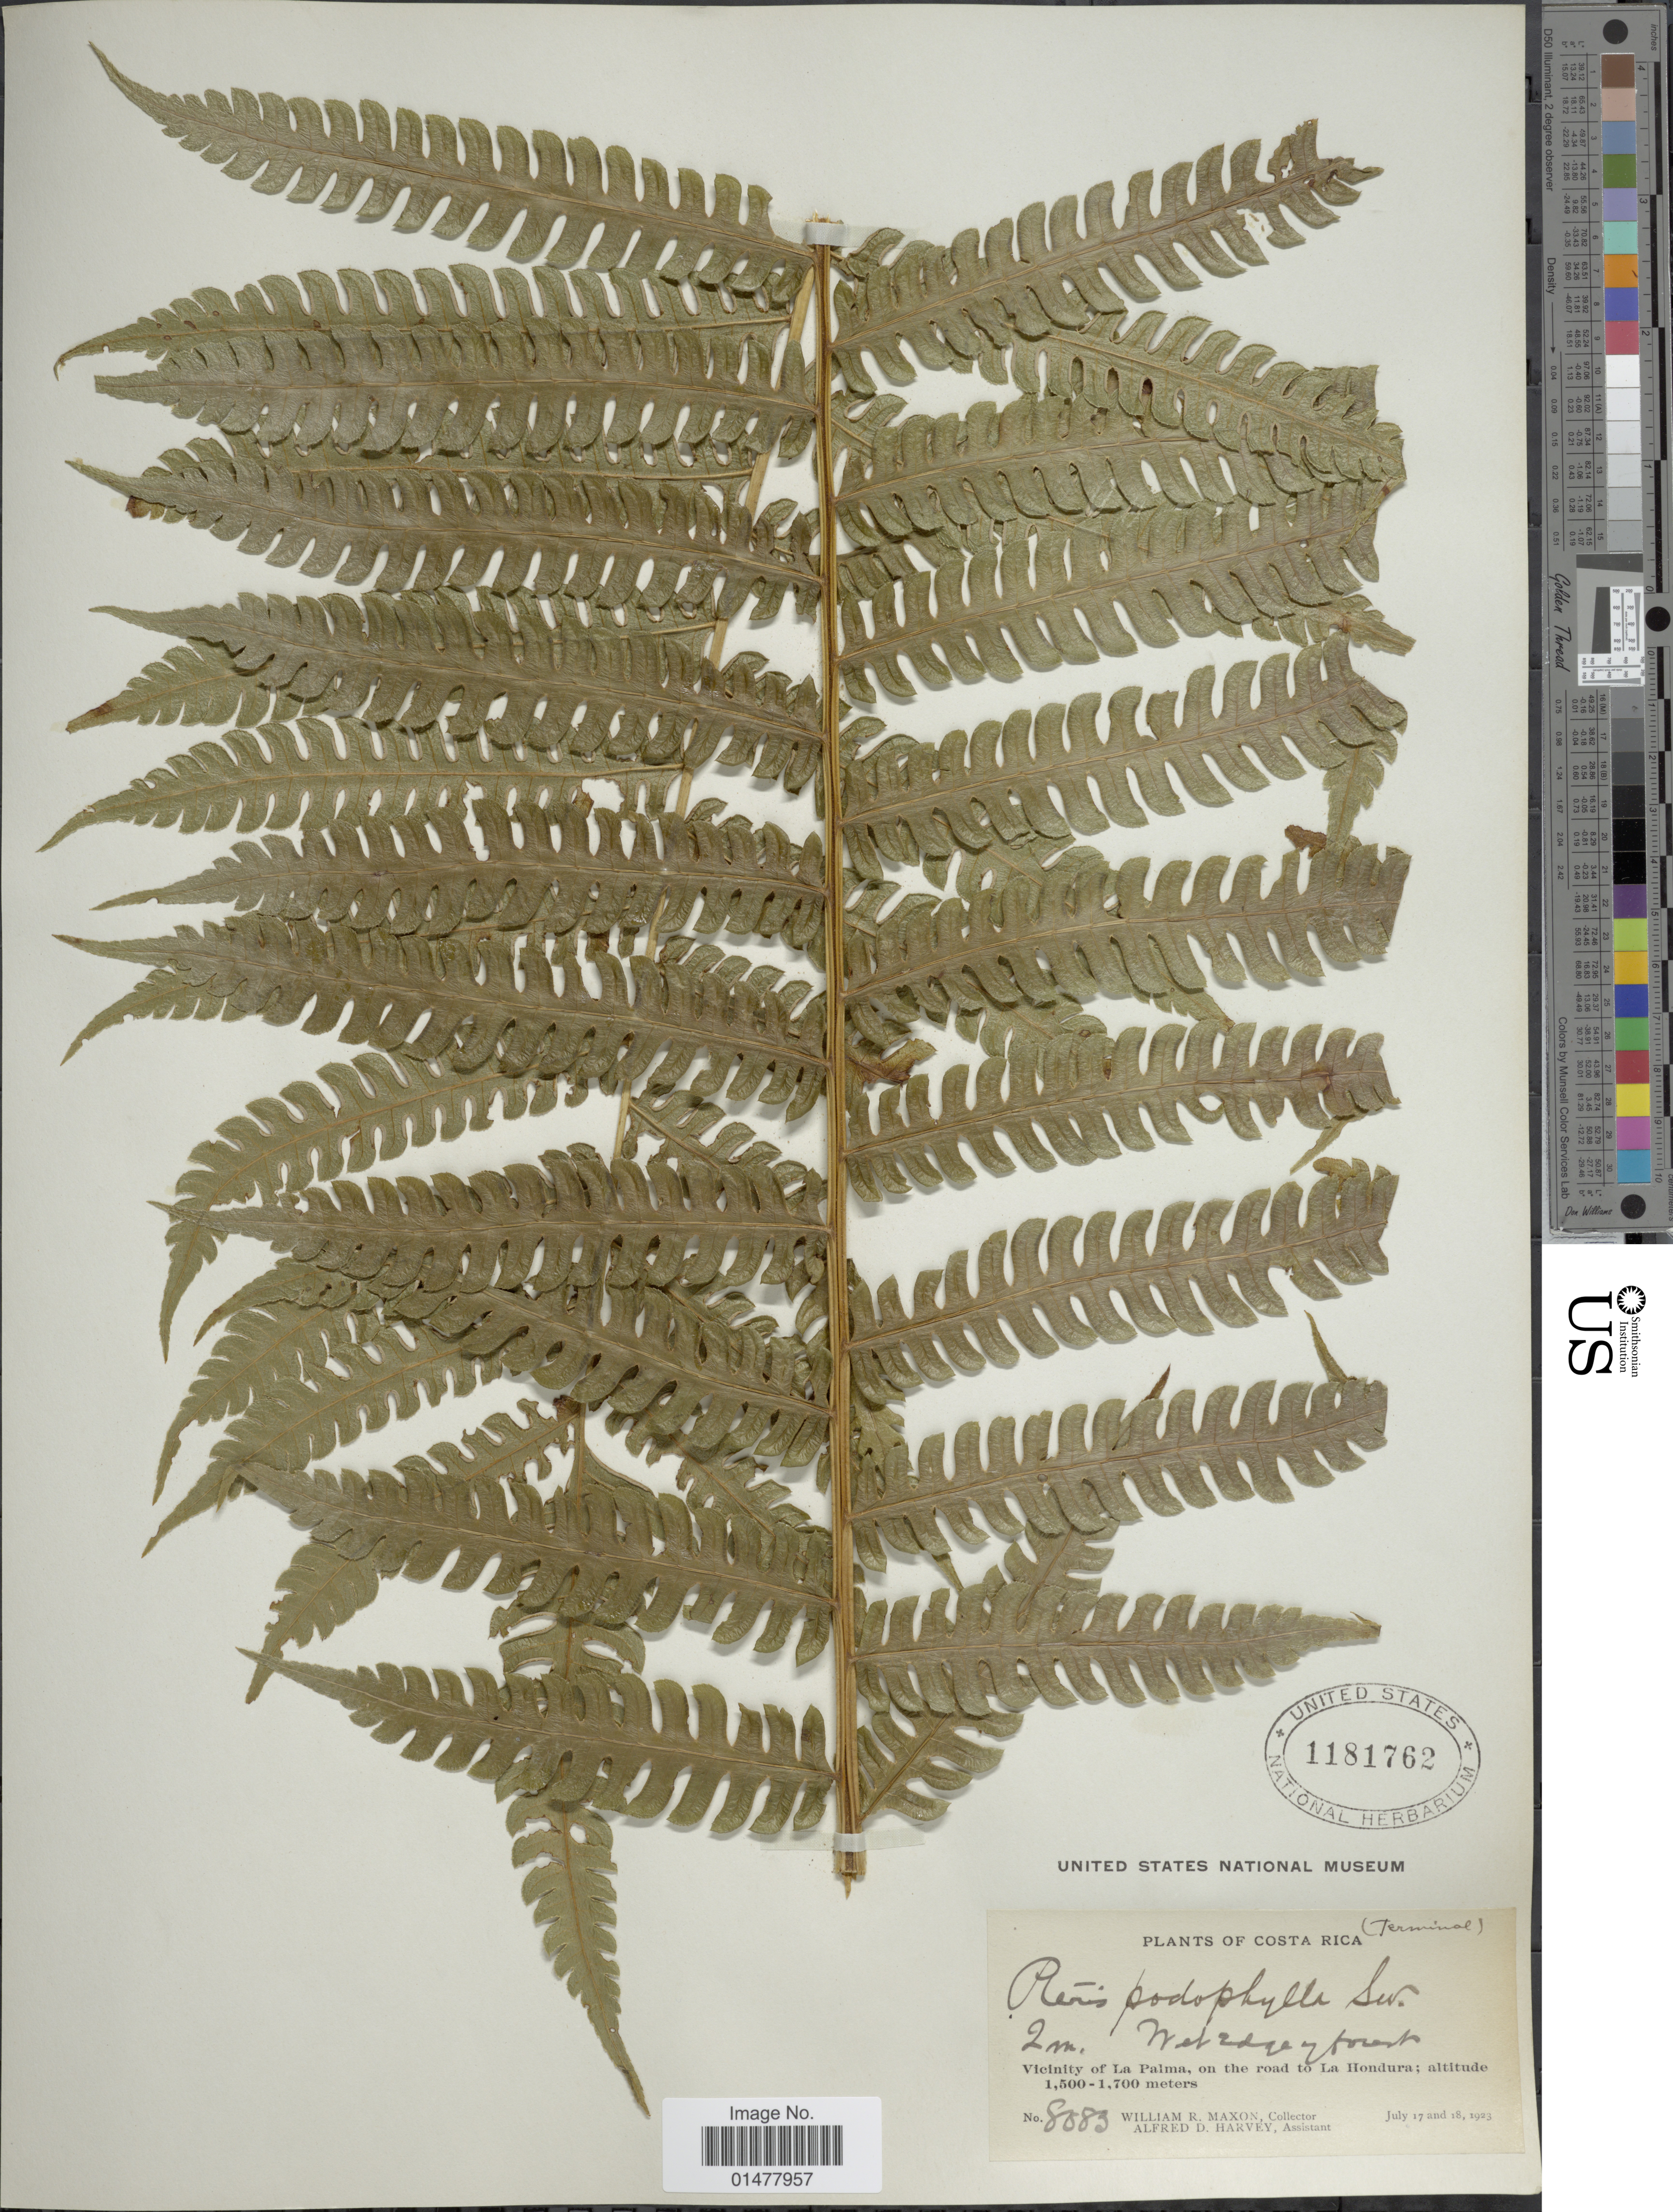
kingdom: Plantae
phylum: Tracheophyta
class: Polypodiopsida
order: Polypodiales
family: Pteridaceae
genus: Pteris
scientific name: Pteris podophylla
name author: Sw.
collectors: W. R. Maxon & A. D. Harvey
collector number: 8083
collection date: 1923-07-17/1923-07-18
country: Costa Rica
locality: Vicinity of La Palma, on the road to La Hondura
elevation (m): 1500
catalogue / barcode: US 1181762